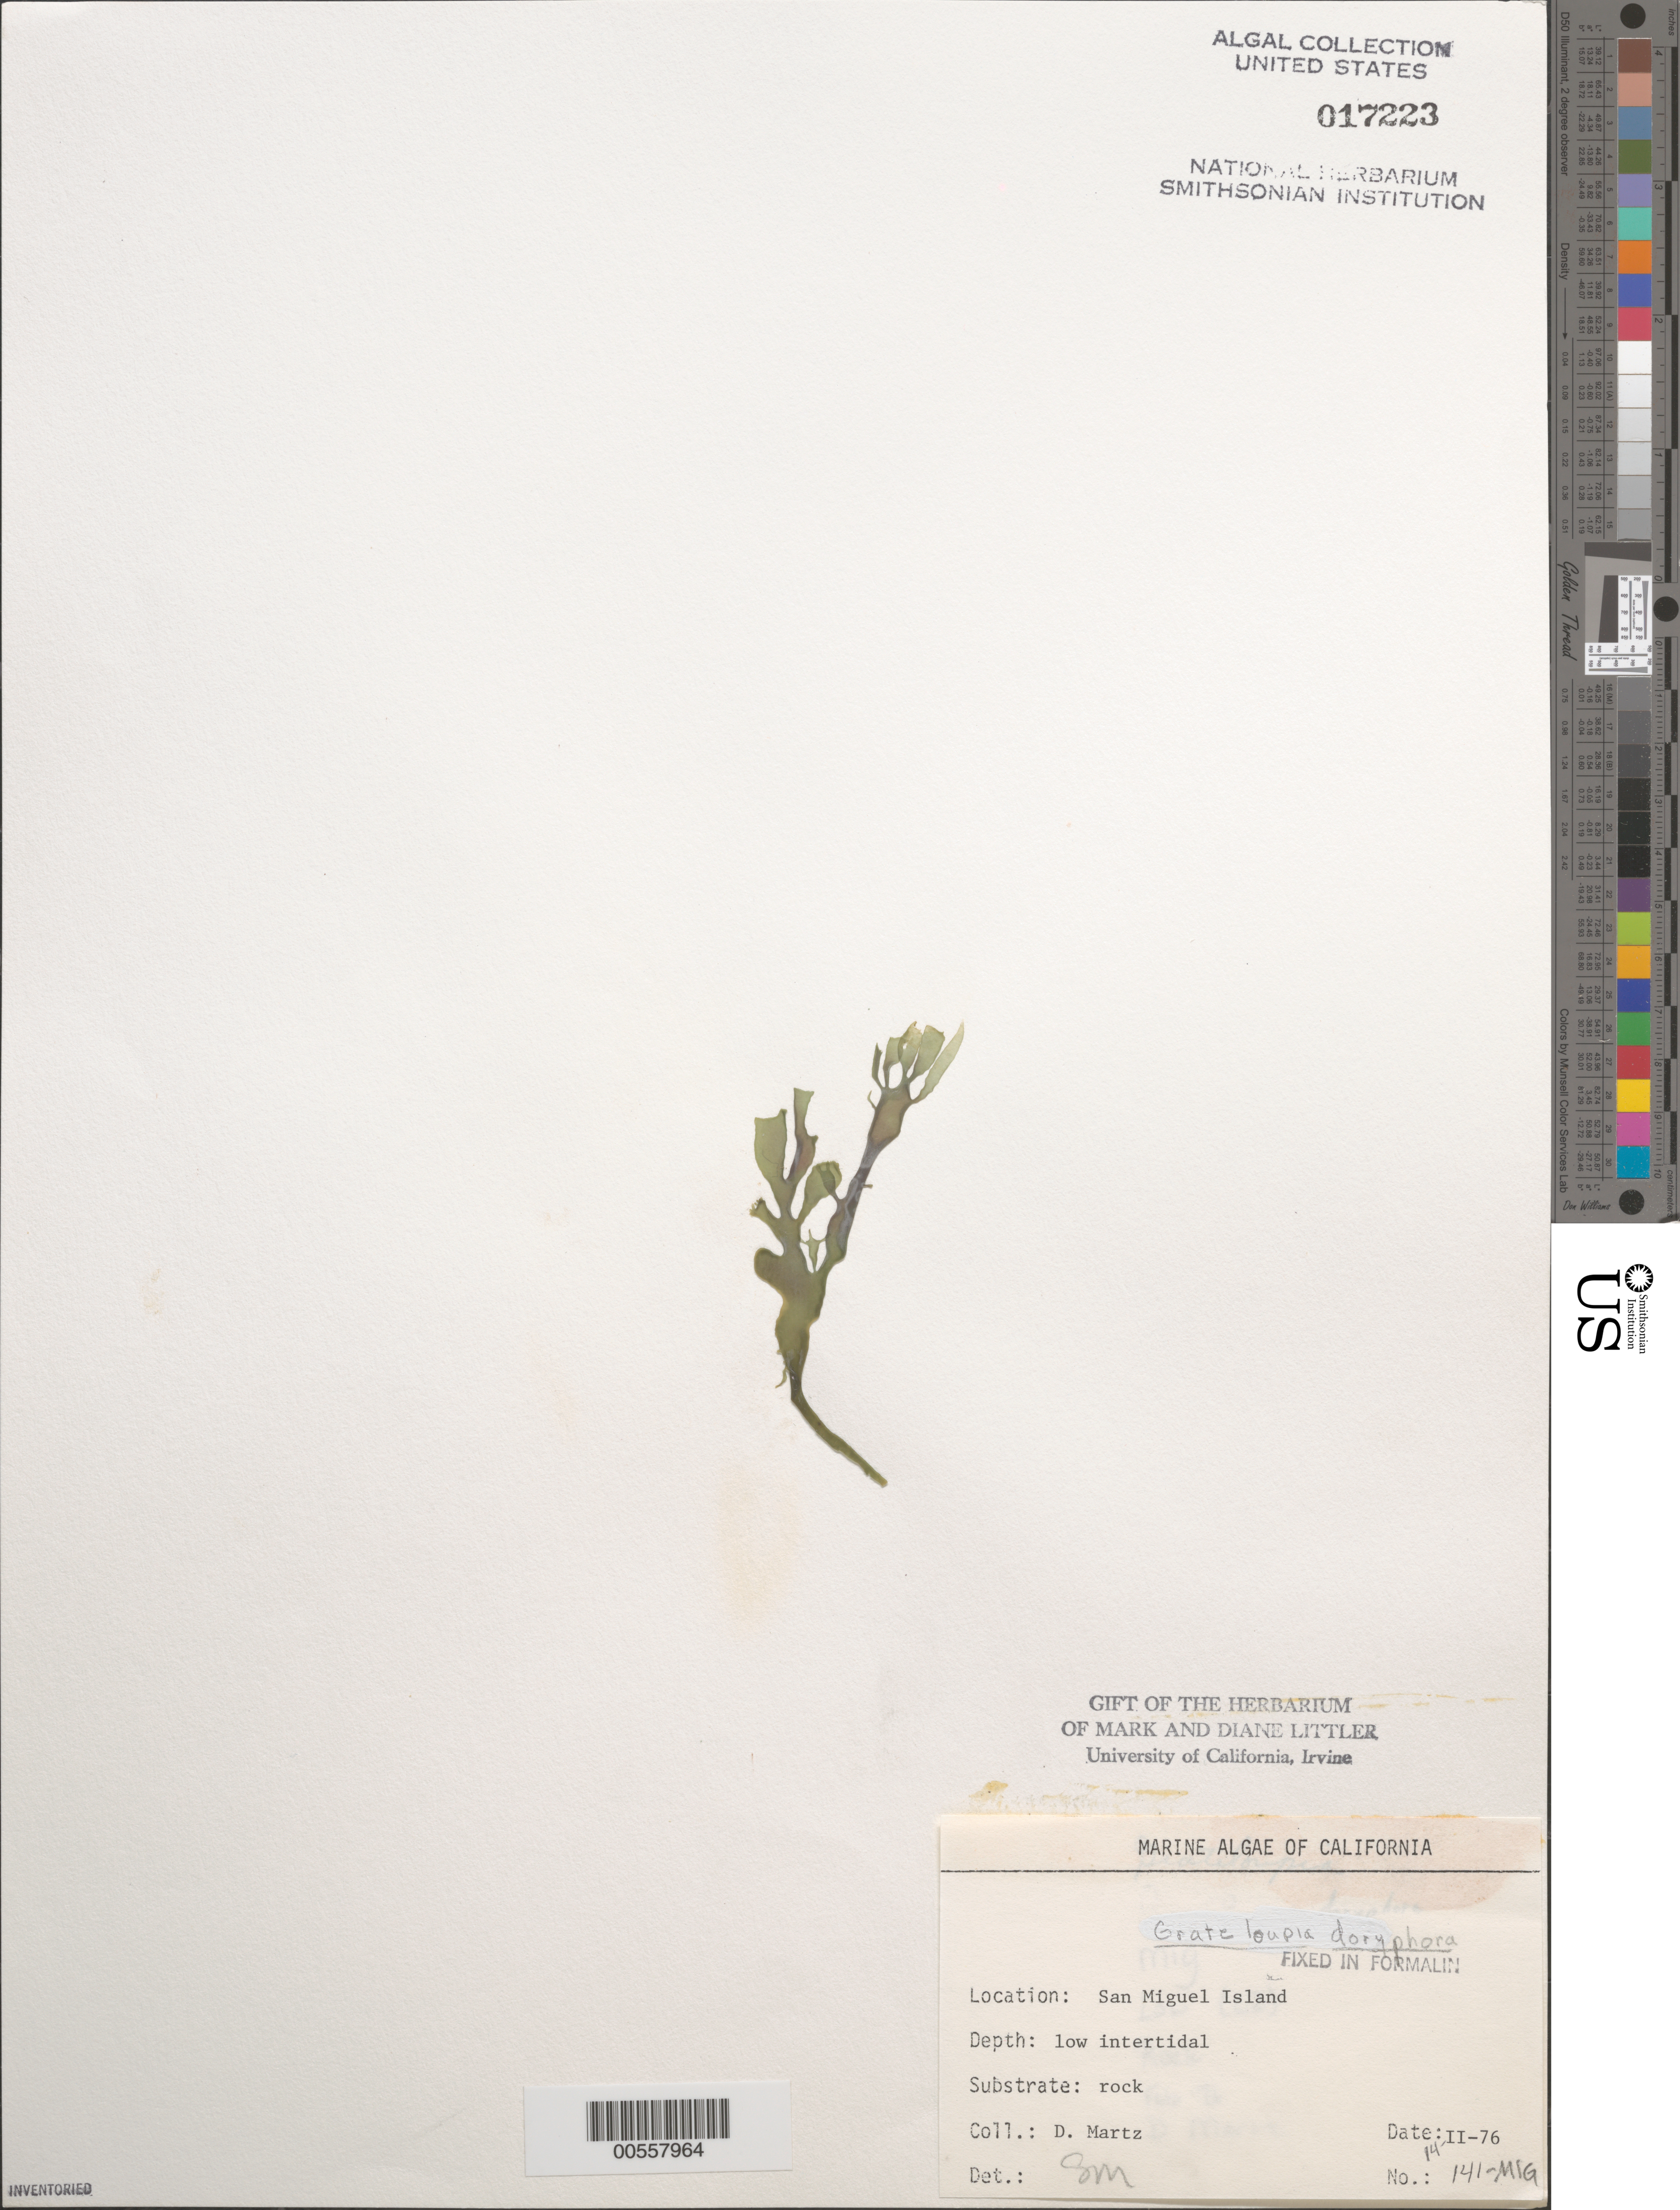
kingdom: Plantae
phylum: Rhodophyta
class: Florideophyceae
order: Halymeniales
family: Halymeniaceae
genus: Grateloupia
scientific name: Grateloupia doryphora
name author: (Mont.) Howe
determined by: Murray, S. N.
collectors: D. Martz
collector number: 141-mig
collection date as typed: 14 Feb 1976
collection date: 1976-02-14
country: United States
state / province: California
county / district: Santa Barbara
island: San Miguel Island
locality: Cuyler Harbor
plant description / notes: BLM-SOCALBIGHT Rocky Intertidal Survey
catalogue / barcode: US 17223